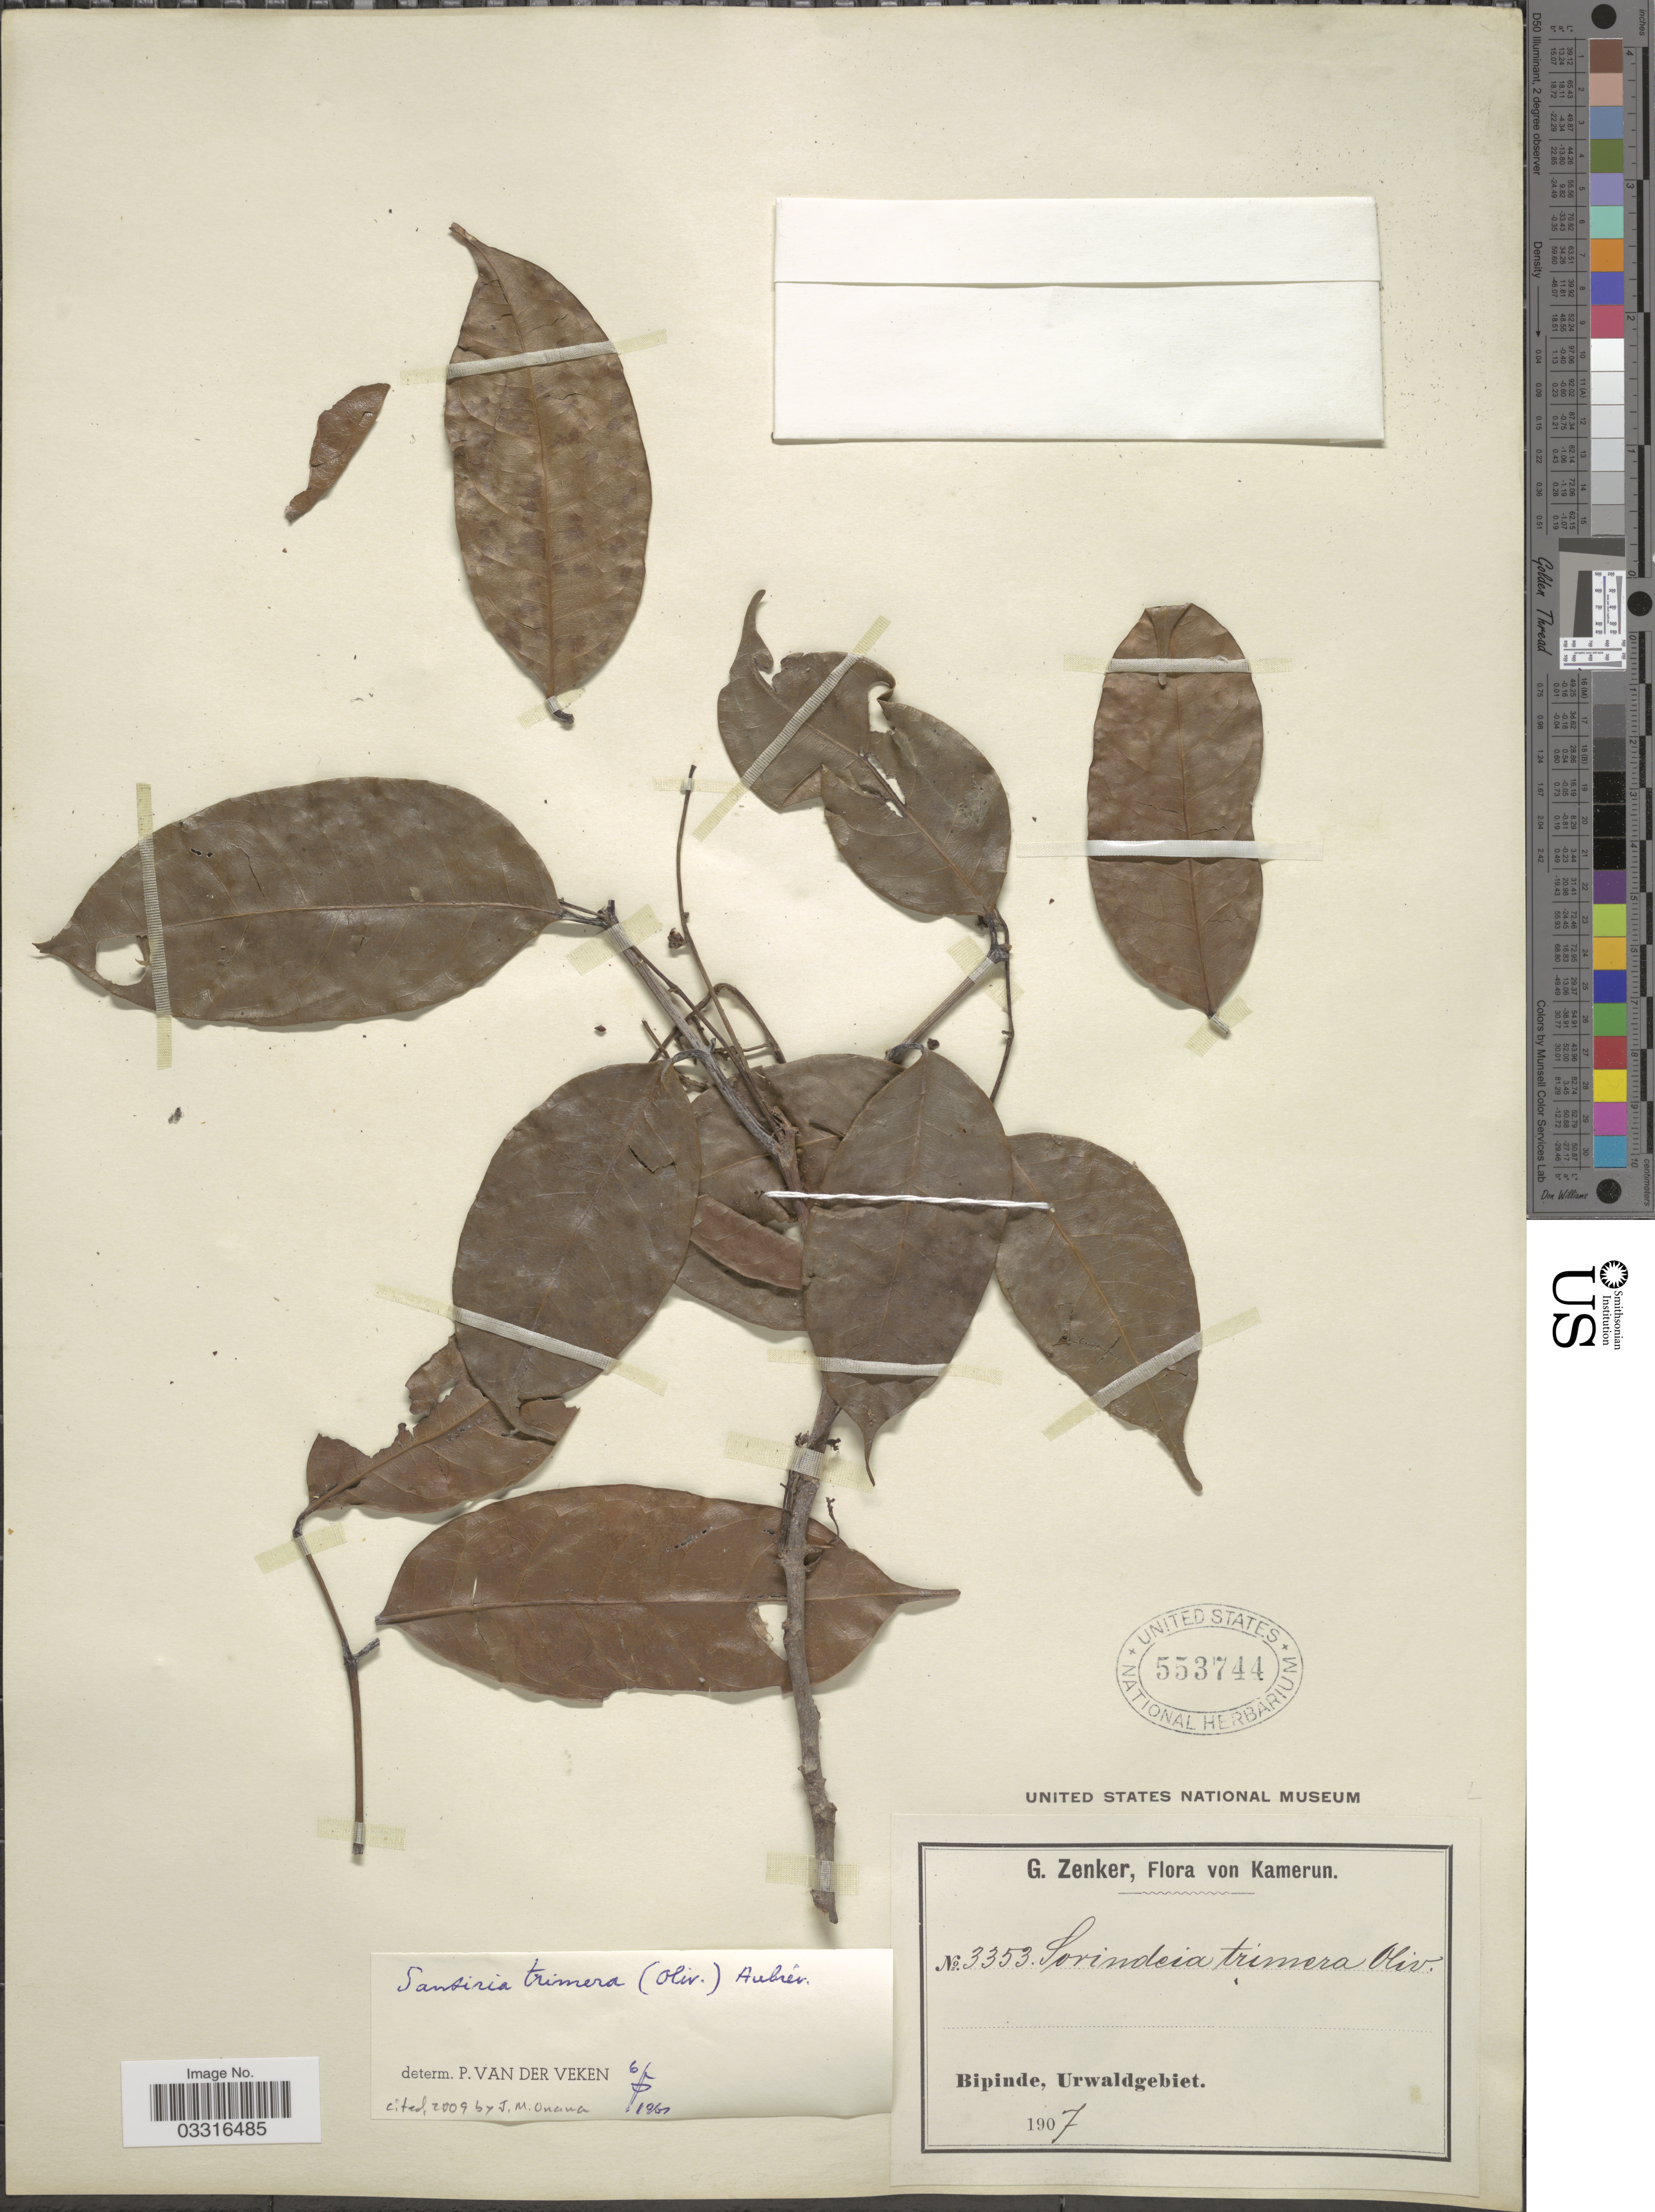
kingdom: Plantae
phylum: Tracheophyta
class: Magnoliopsida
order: Sapindales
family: Burseraceae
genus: Santiria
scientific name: Santiria trimera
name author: (Oliv.) Aubrév.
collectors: G. A. Zenker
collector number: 3353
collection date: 1907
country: Cameroon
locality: Kamerun. Bipinde, Urwaldgebiet.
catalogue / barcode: US 553744